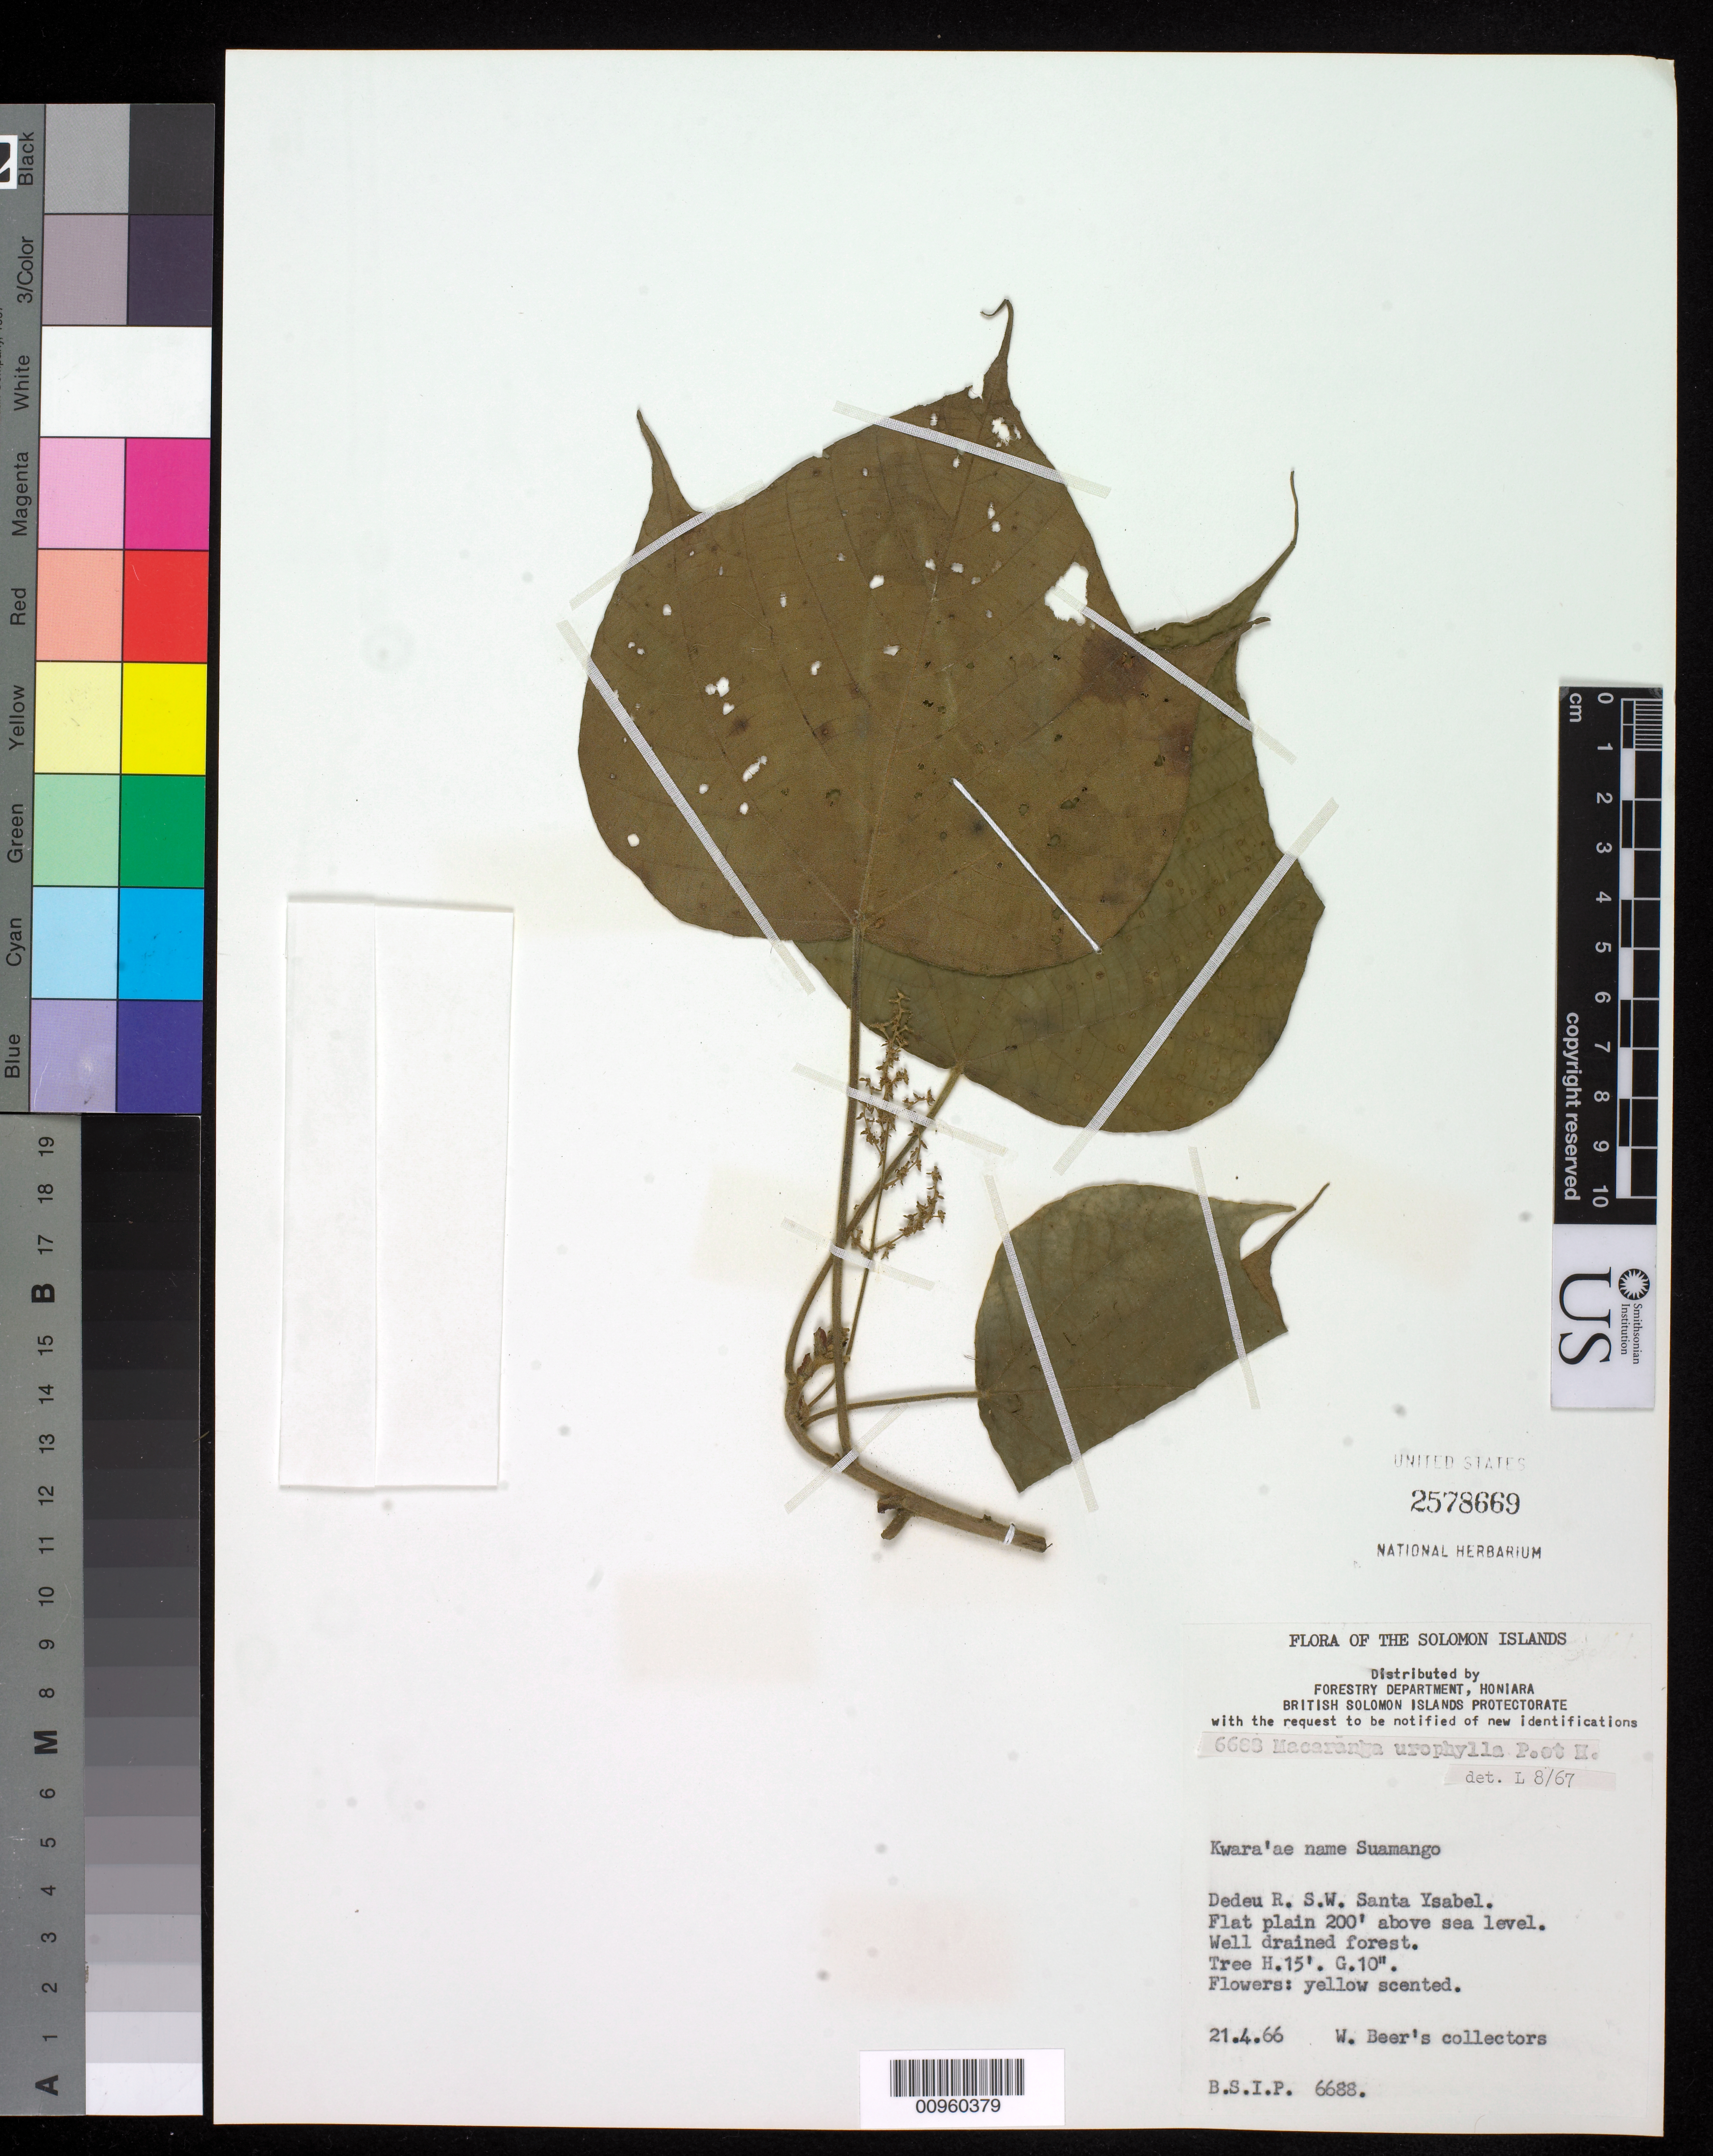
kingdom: Plantae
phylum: Tracheophyta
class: Magnoliopsida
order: Malpighiales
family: Euphorbiaceae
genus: Macaranga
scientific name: Macaranga urophylla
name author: Pax & K. Hoffm.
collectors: W. Beer's Collectors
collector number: BSIP 6688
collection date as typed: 21 Apr 1966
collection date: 1966-04-21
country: Solomon Islands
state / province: Isabel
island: Santa Isabel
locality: Solomon, SW Santa Ysabel, Dedeu R.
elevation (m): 61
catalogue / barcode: US 2578669